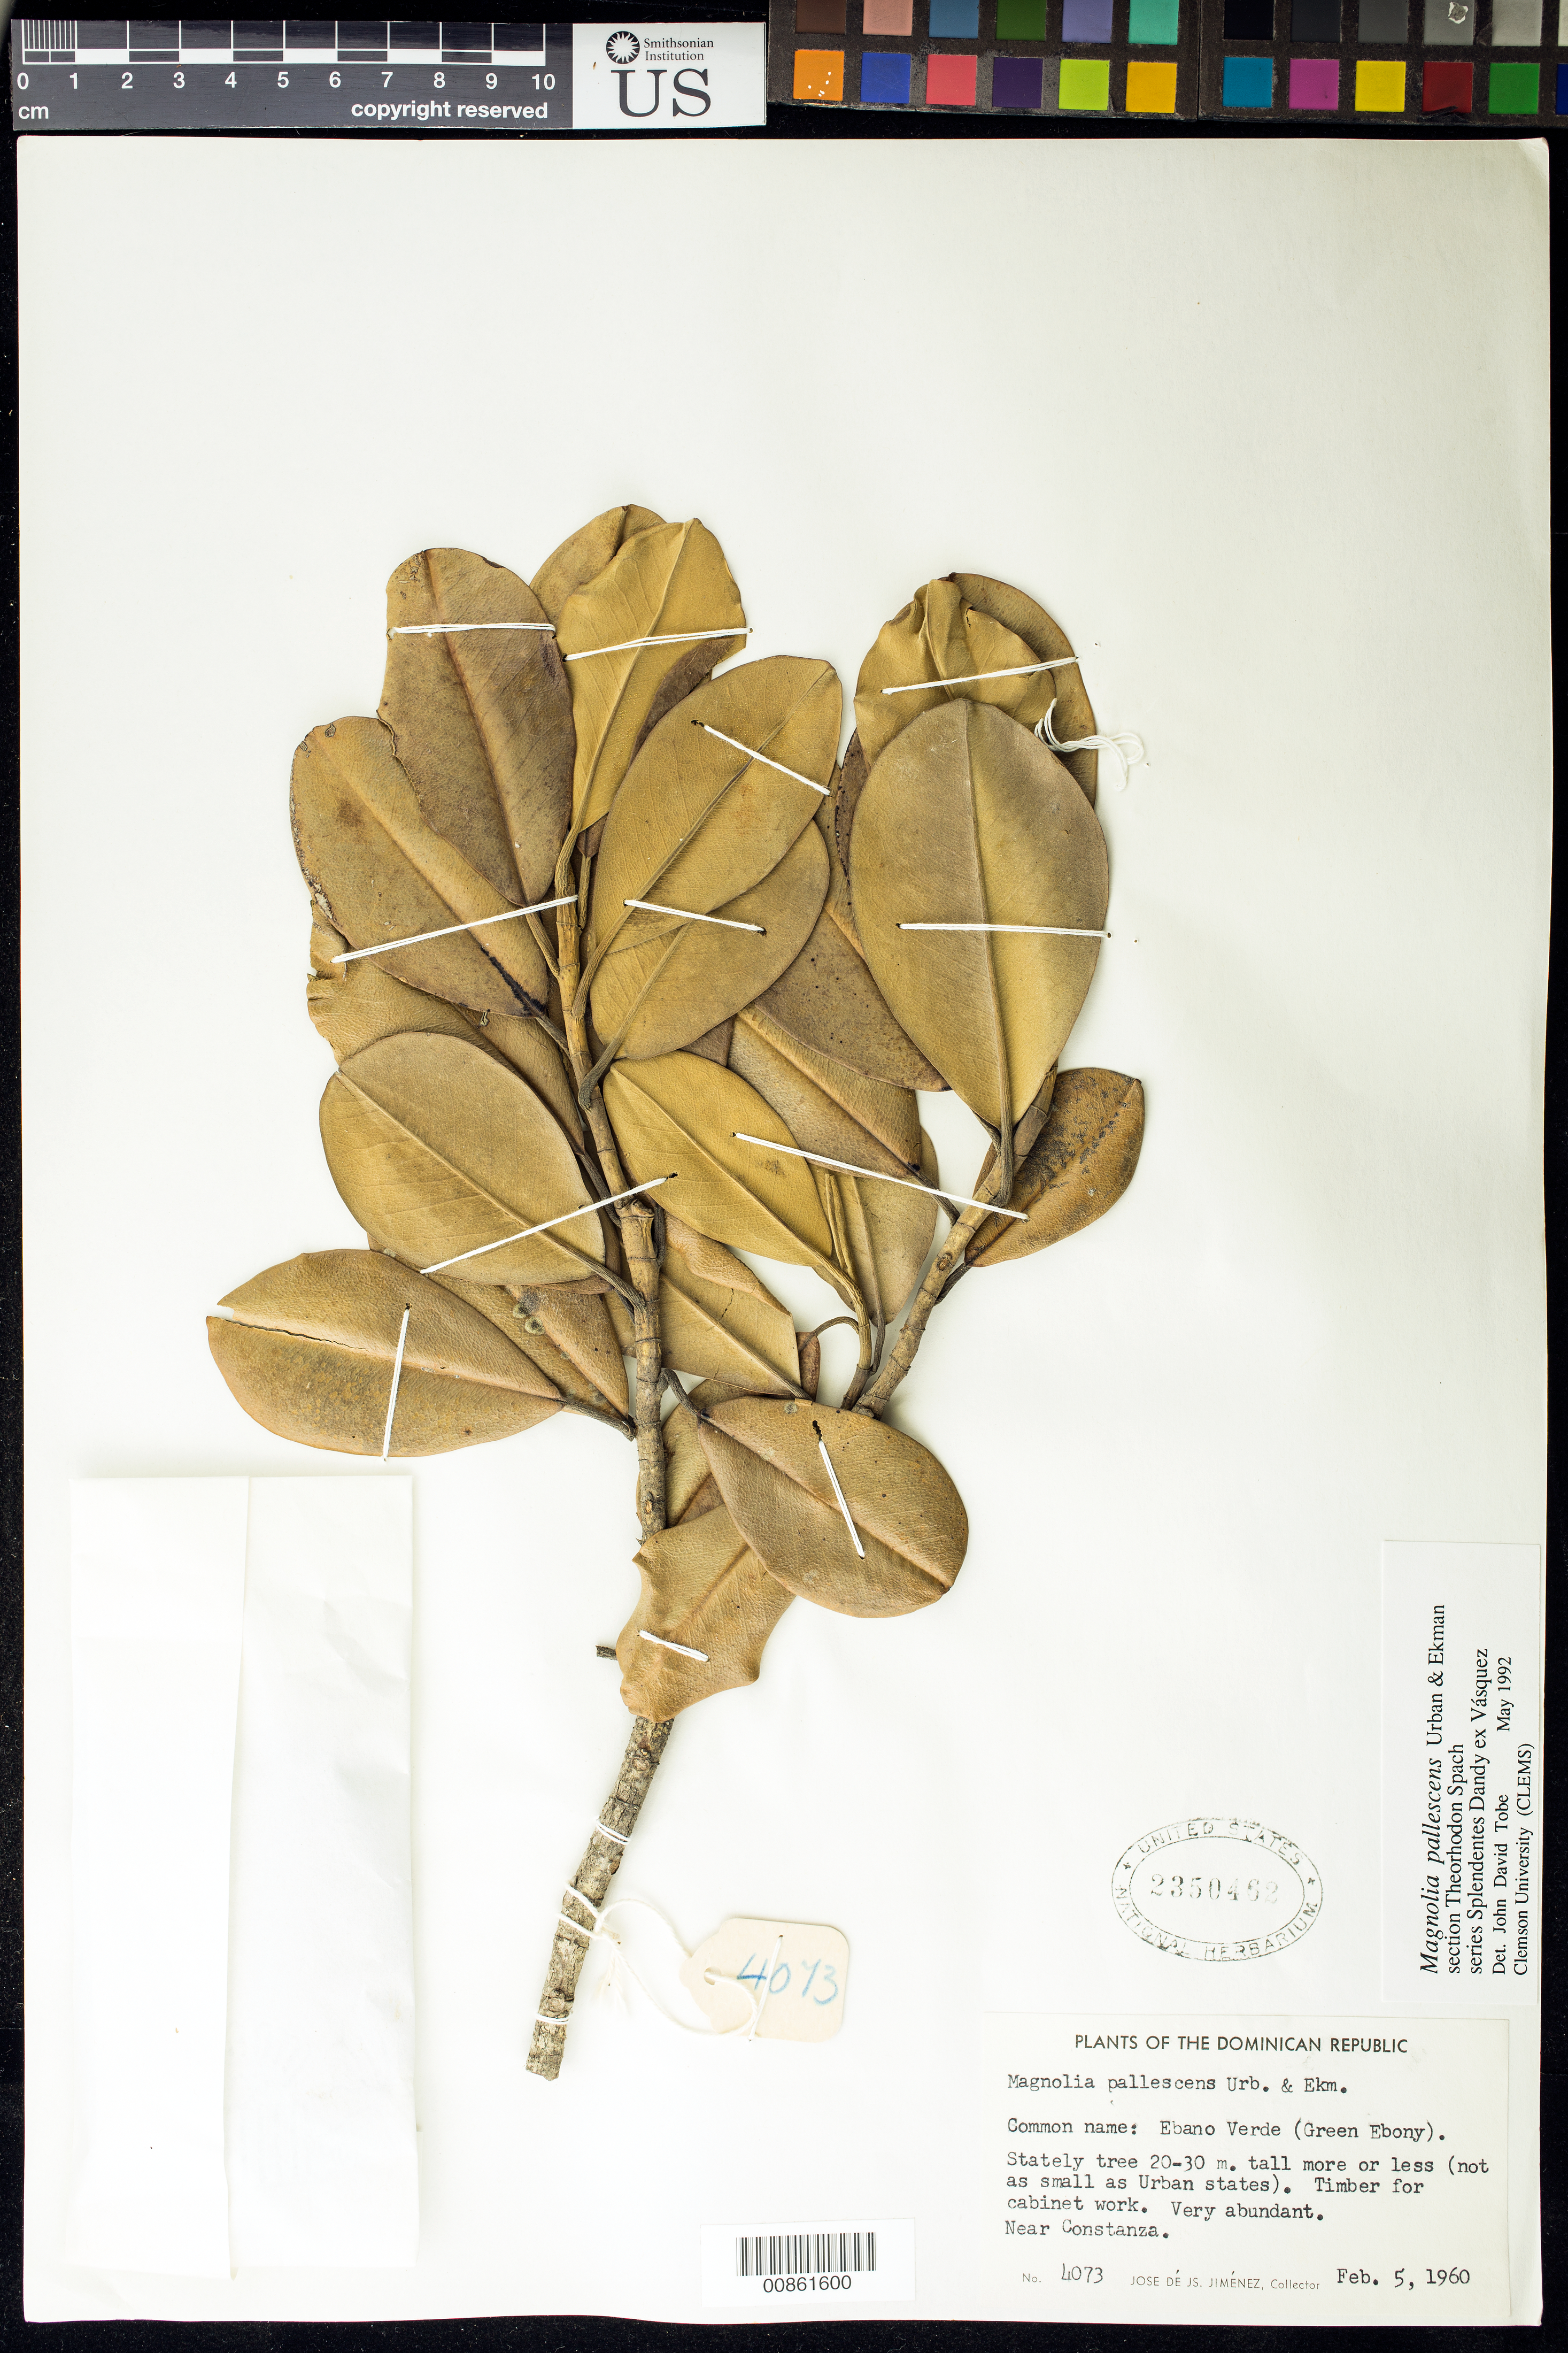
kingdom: Plantae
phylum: Tracheophyta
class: Magnoliopsida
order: Magnoliales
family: Magnoliaceae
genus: Magnolia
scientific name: Magnolia pallescens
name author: Urb. & Ekman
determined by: Tobe, J. D., (CLEMS), Clemson University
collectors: J. J. Jiménez Almonte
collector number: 4073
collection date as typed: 05 Feb 1960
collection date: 1960-02-05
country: Dominican Republic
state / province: La Vega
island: Hispaniola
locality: Near Constanza.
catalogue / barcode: US 2350462